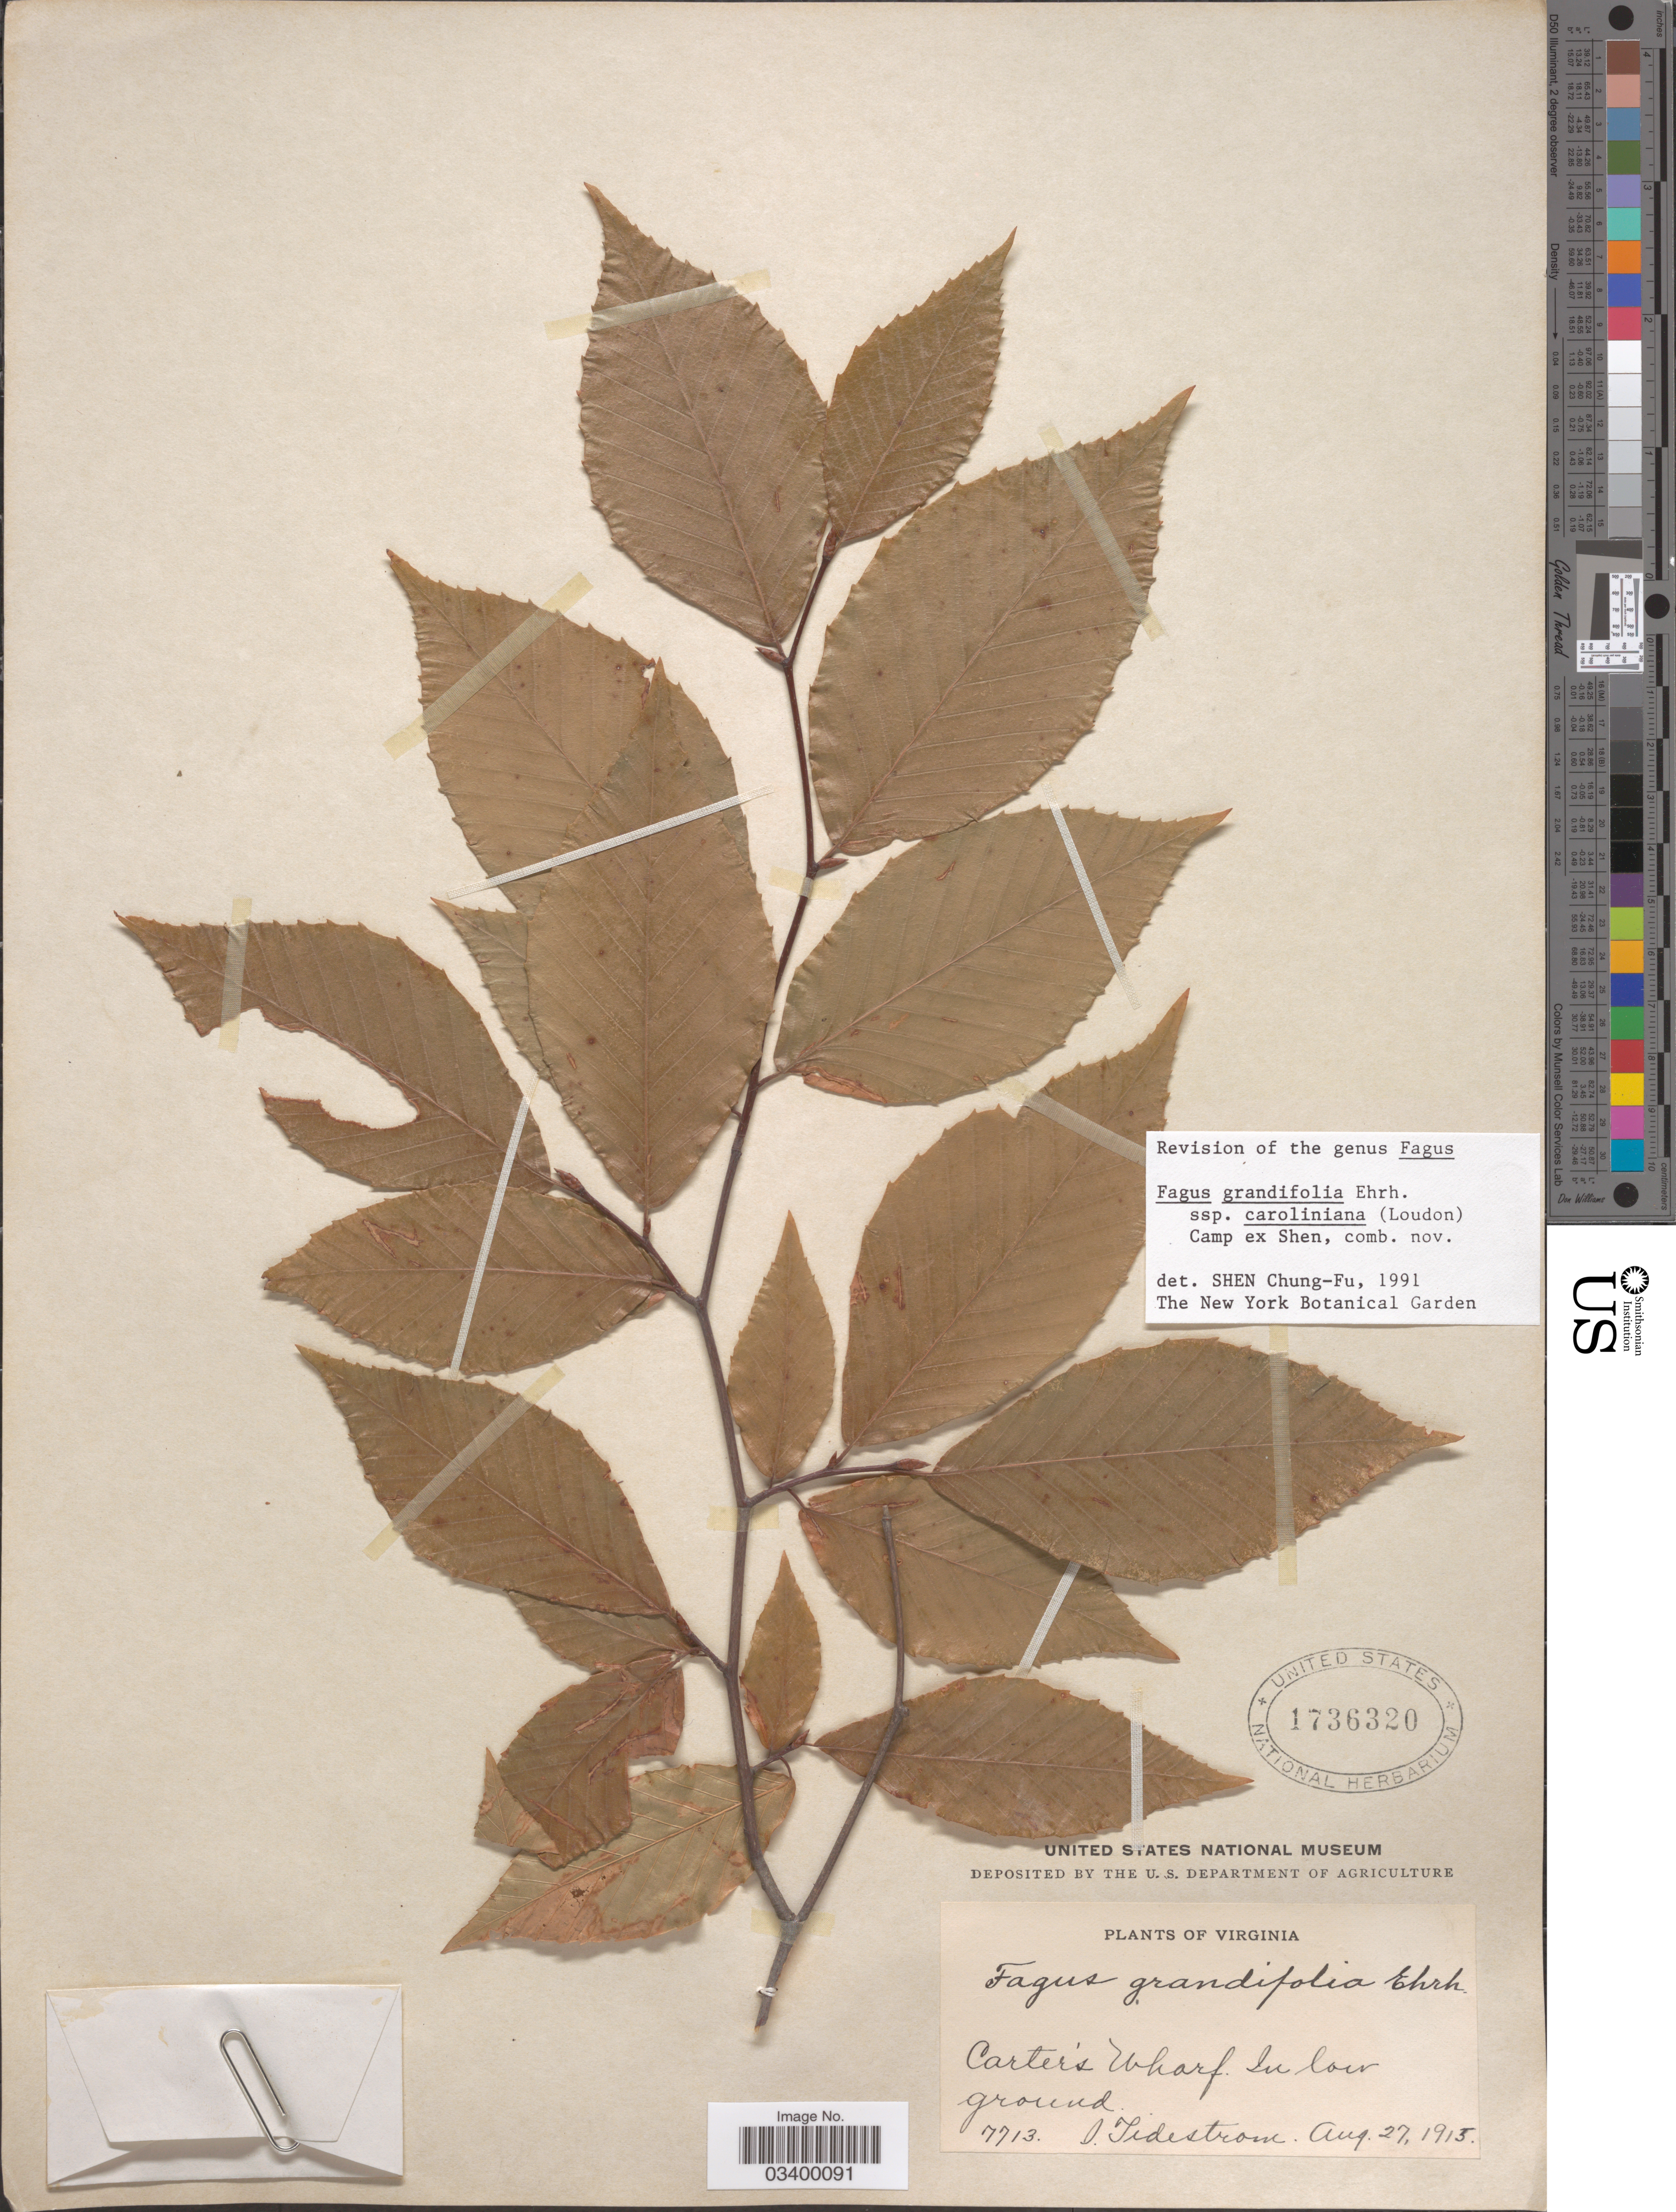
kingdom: Plantae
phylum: Tracheophyta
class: Magnoliopsida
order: Fagales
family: Fagaceae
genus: Fagus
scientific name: Fagus grandifolia subsp. caroliniana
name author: (Loudon) Fernald & Rehder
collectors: I. F. Tidestrom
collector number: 7713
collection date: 1915-08-27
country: United States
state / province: Virginia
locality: Carter's Wharf.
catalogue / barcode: US 1736320